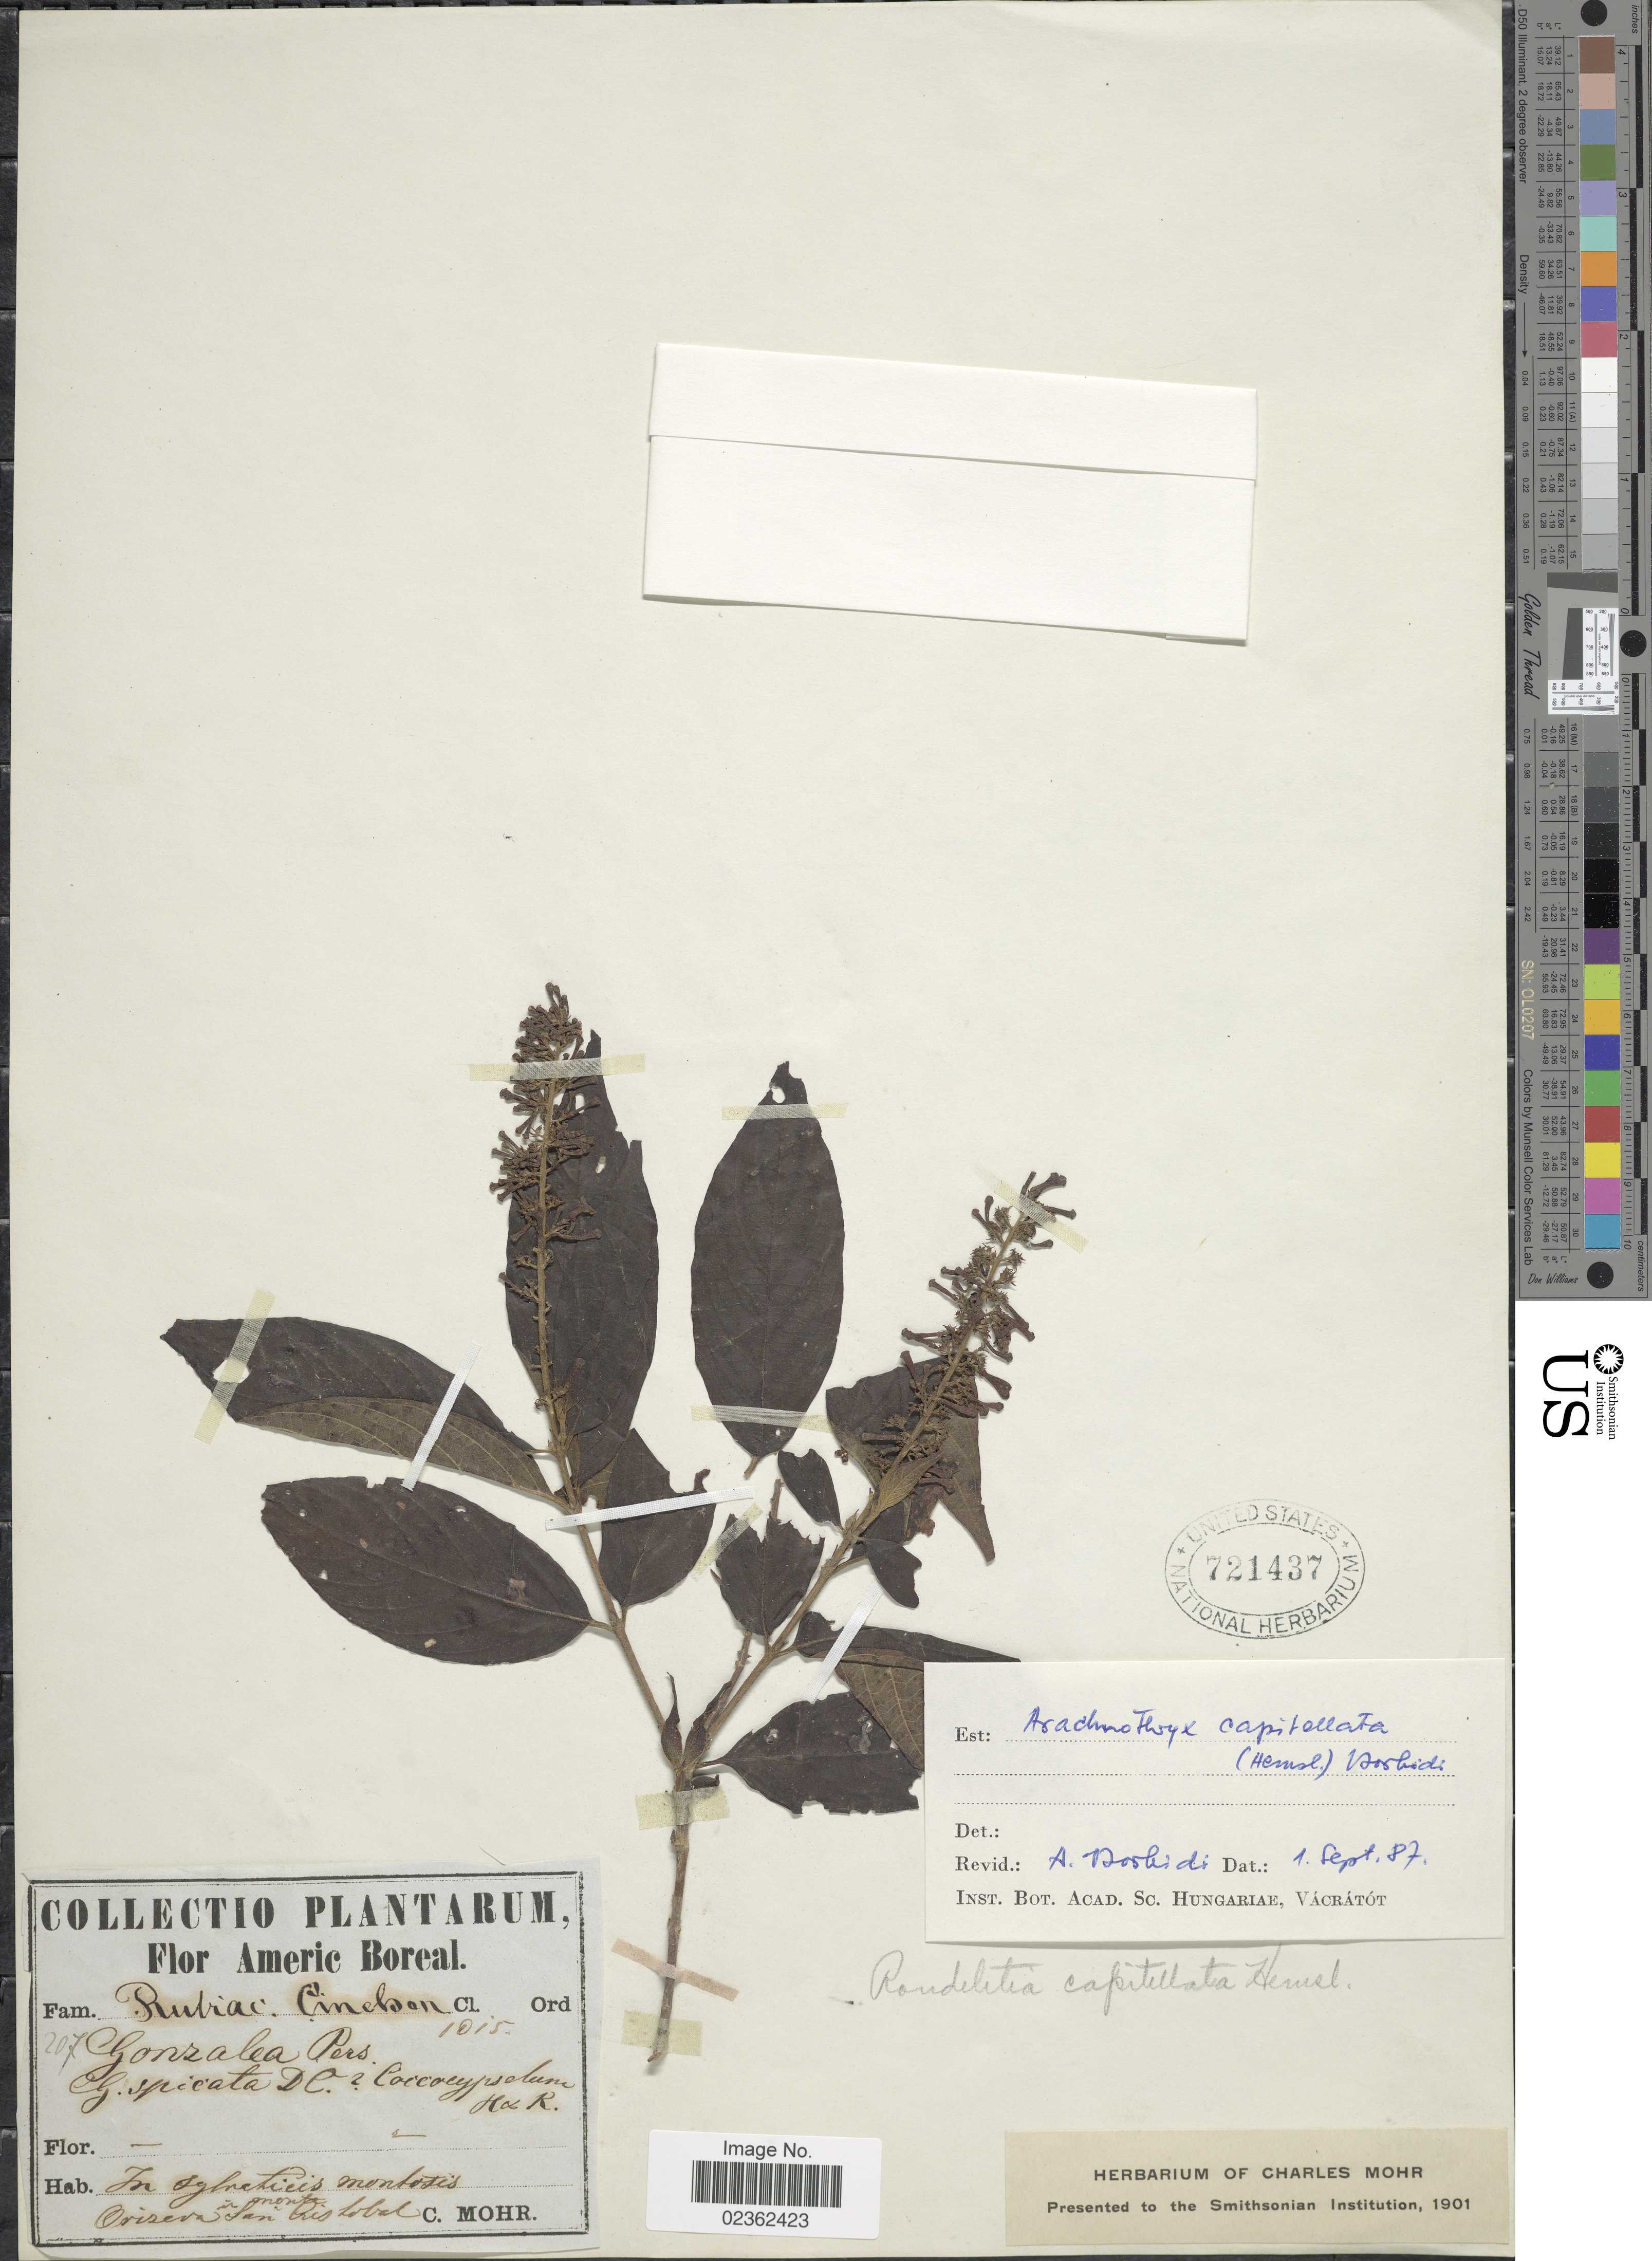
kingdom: Plantae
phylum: Tracheophyta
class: Magnoliopsida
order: Gentianales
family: Rubiaceae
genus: Arachnothryx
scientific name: Arachnothryx capitellata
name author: (Hemsl.) Borhidi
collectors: C. T. Mohr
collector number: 207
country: Mexico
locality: In sylvaticus montosis, Orizava in monte San Cristobal.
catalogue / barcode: US 721437